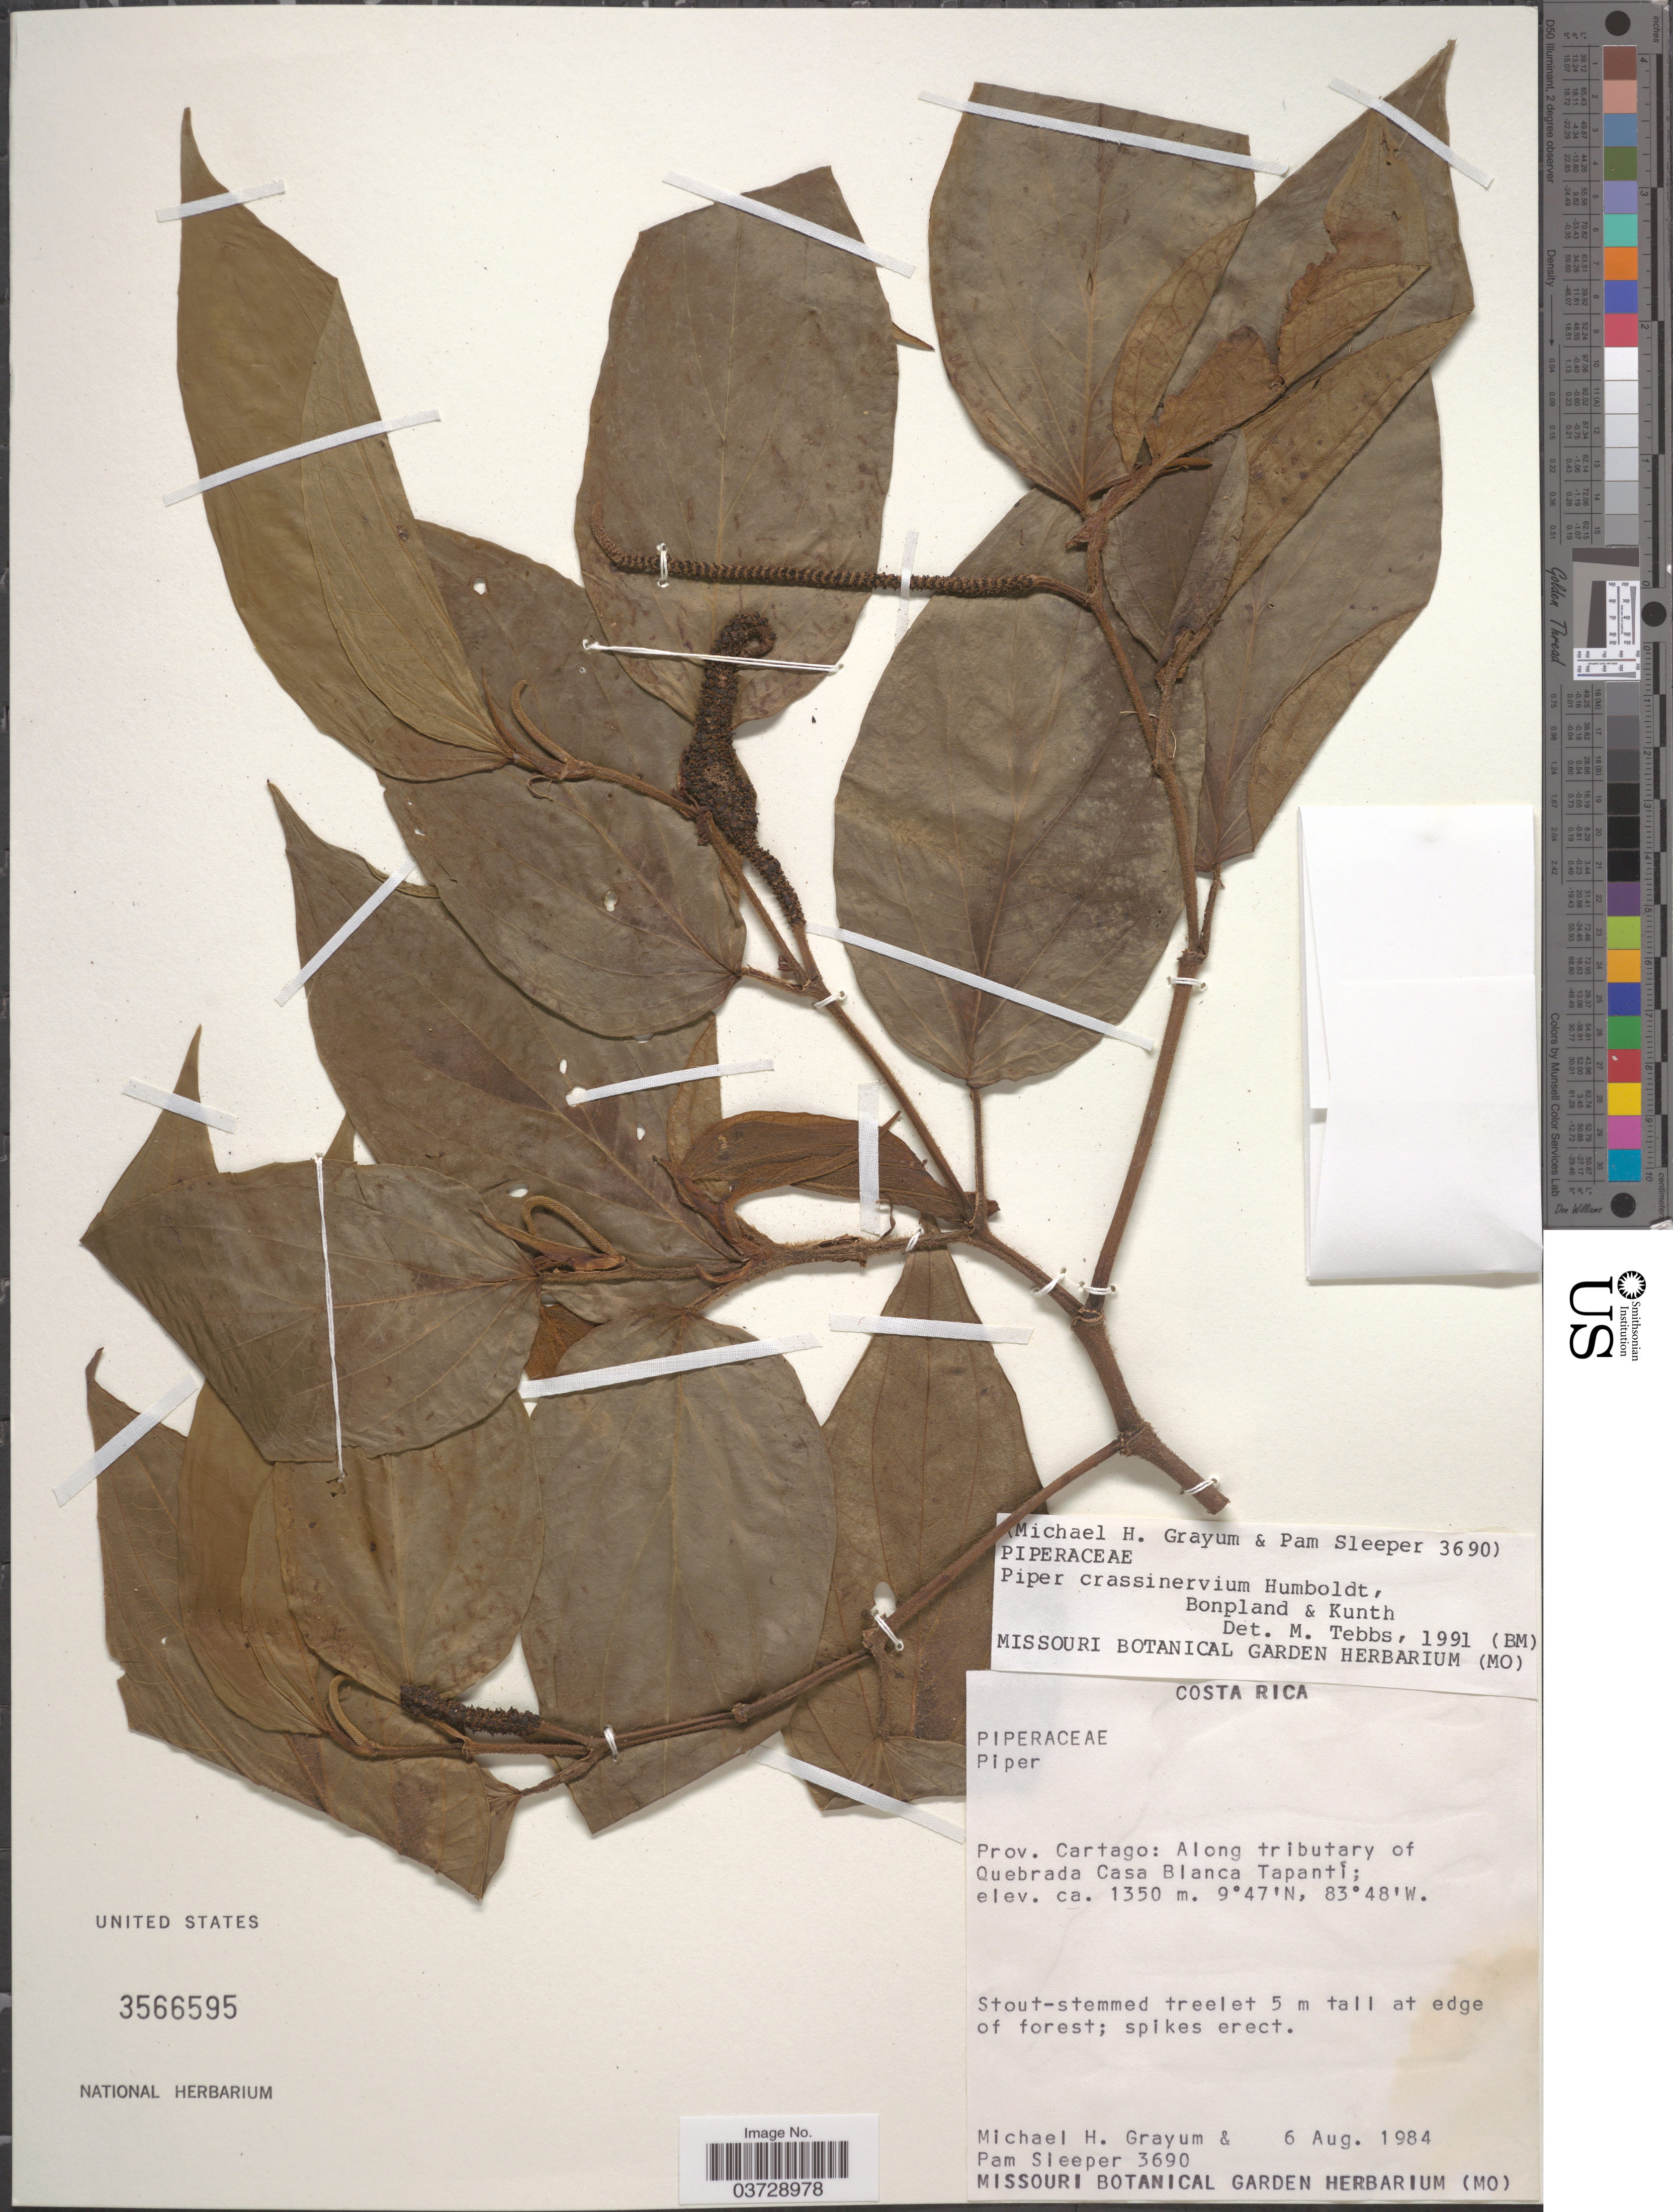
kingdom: Plantae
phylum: Tracheophyta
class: Magnoliopsida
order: Piperales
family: Piperaceae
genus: Piper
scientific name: Piper crassinervium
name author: Kunth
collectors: M. H. Grayum & P. Sleeper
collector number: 3690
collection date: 1984-08-06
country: Costa Rica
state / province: Cartago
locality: Along tributary of Quebrada Casa Blanca Tapantí.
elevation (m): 1350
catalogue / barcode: US 3566595